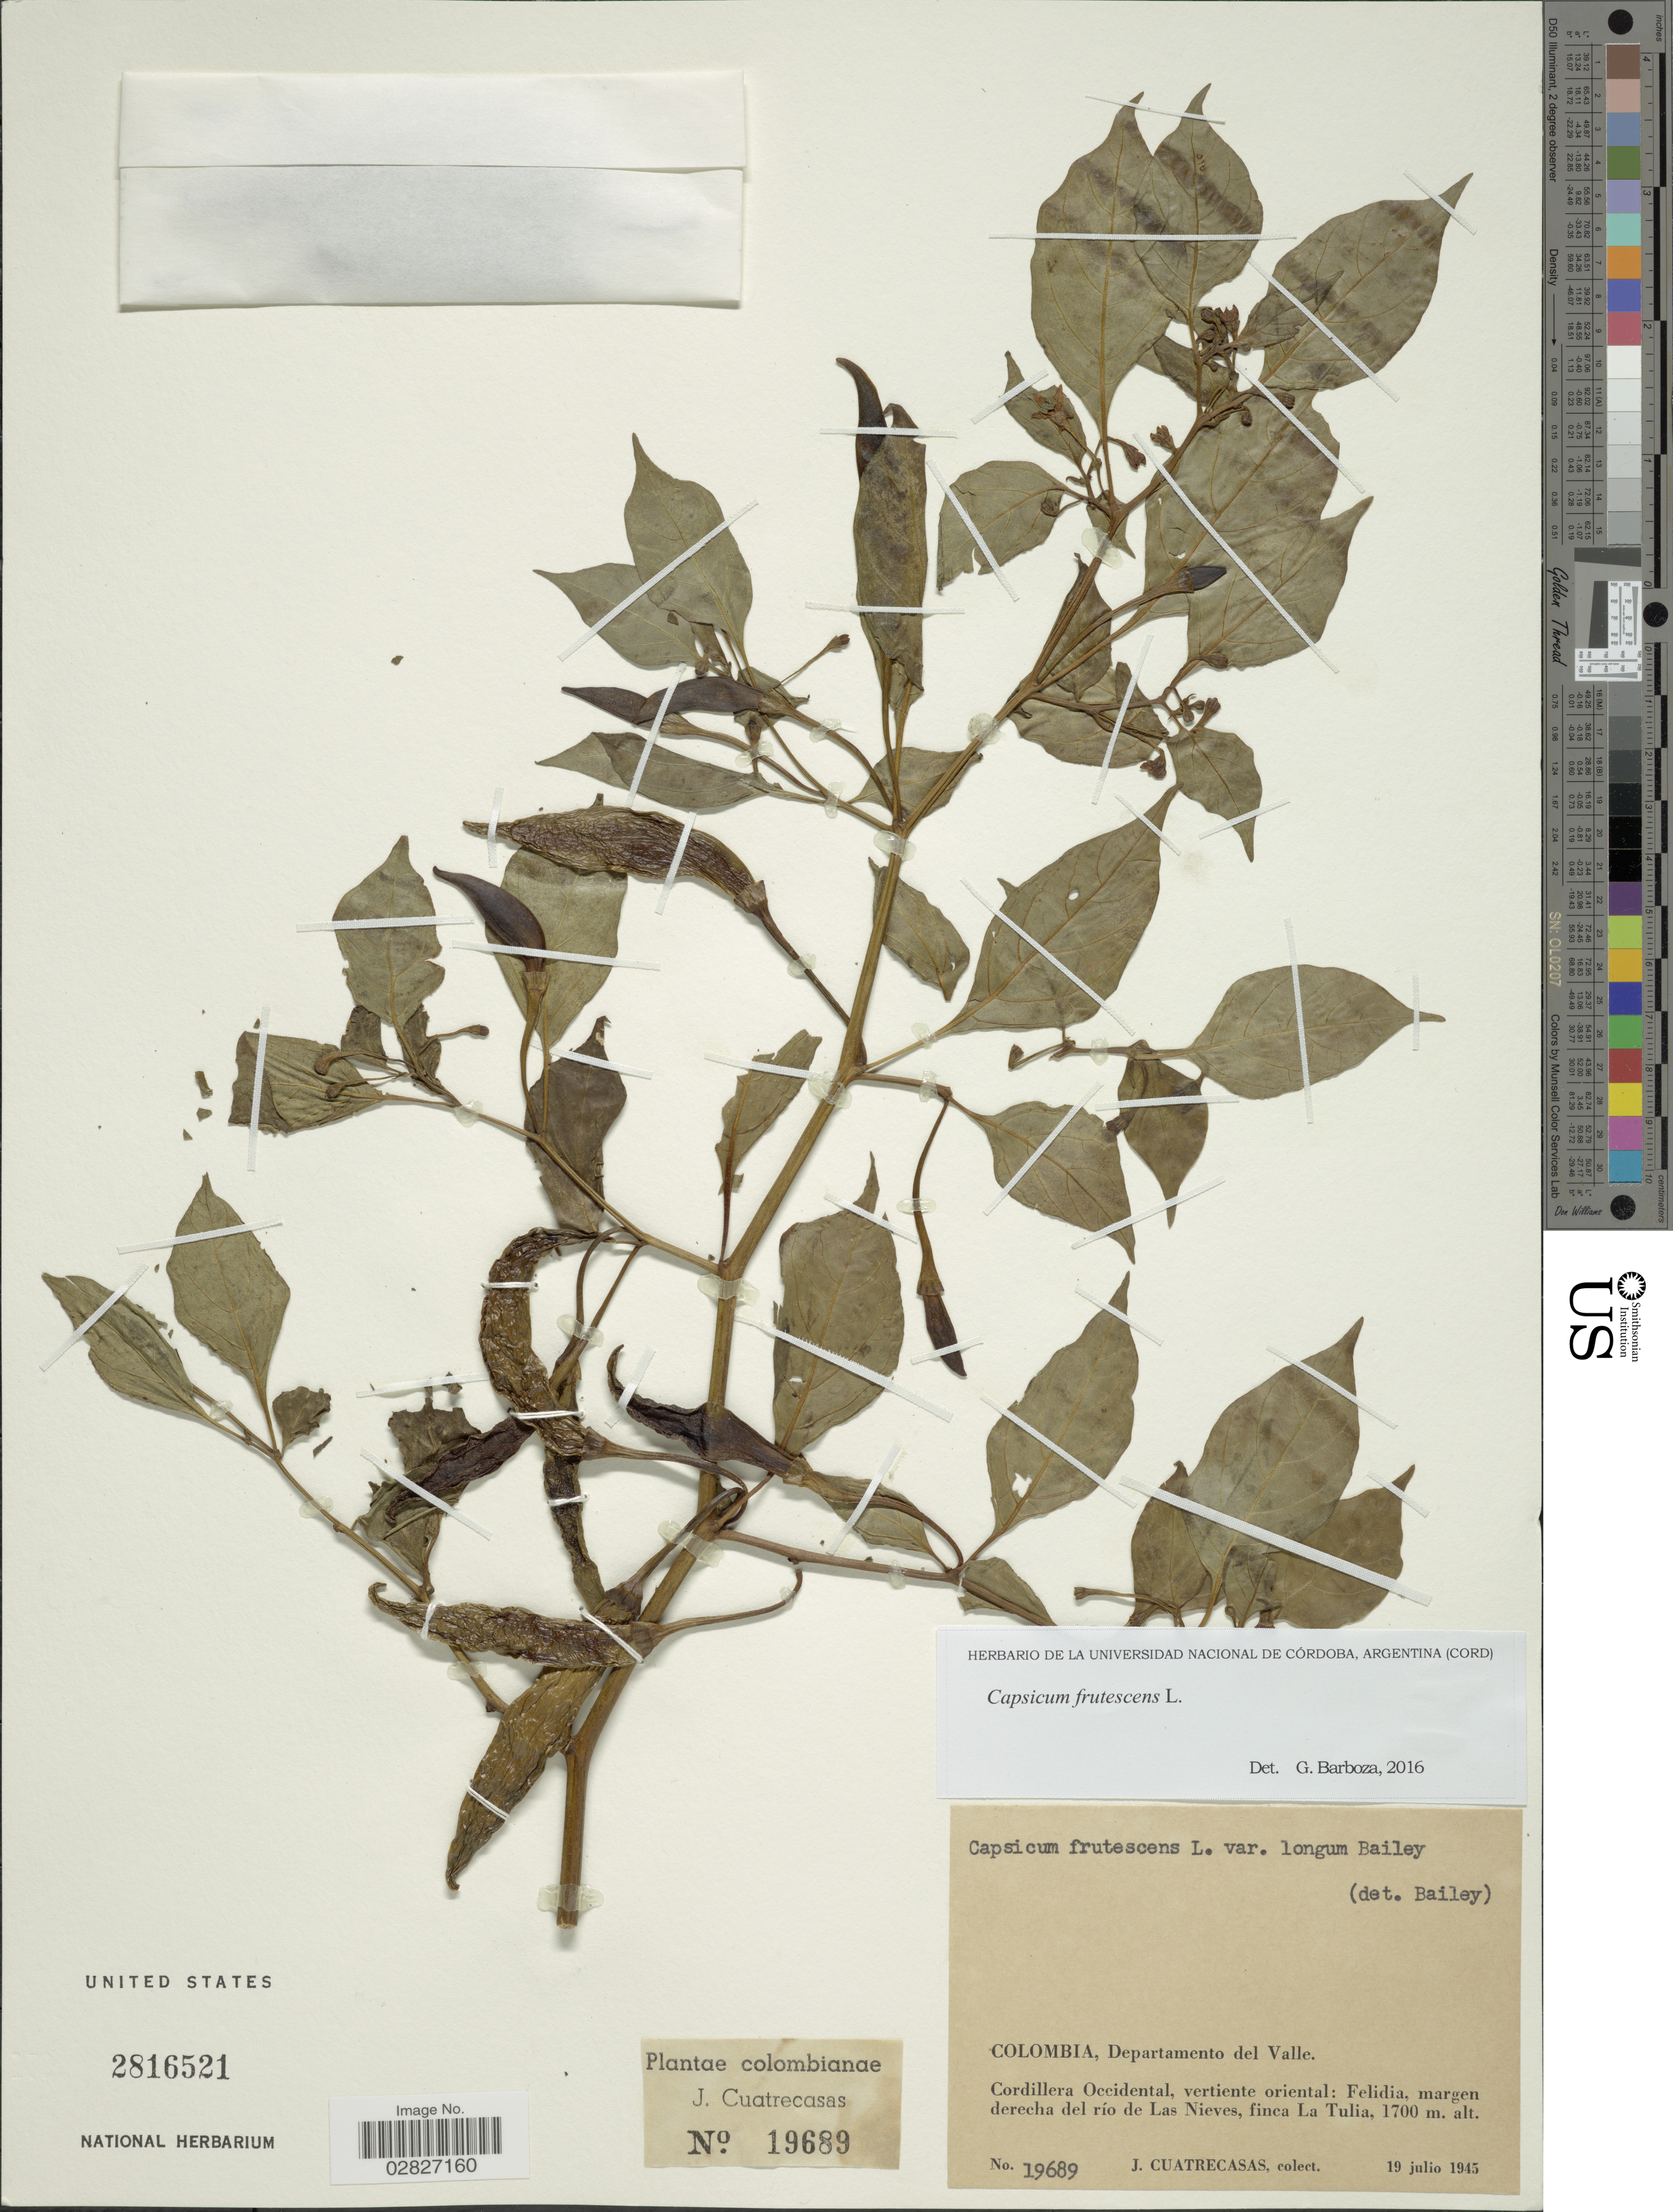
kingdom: Plantae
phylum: Tracheophyta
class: Magnoliopsida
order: Solanales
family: Solanaceae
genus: Capsicum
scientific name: Capsicum frutescens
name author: L.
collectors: J. Cuatrecasas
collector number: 19689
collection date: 1945-07-19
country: Colombia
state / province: Valle del Cauca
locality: Departamento del Valle, Cordillera Occidental, vertiente oriental, Felidia, margen derecha del río de Las Nieves, finca La Tulía.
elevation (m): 1700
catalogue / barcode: US 2816521